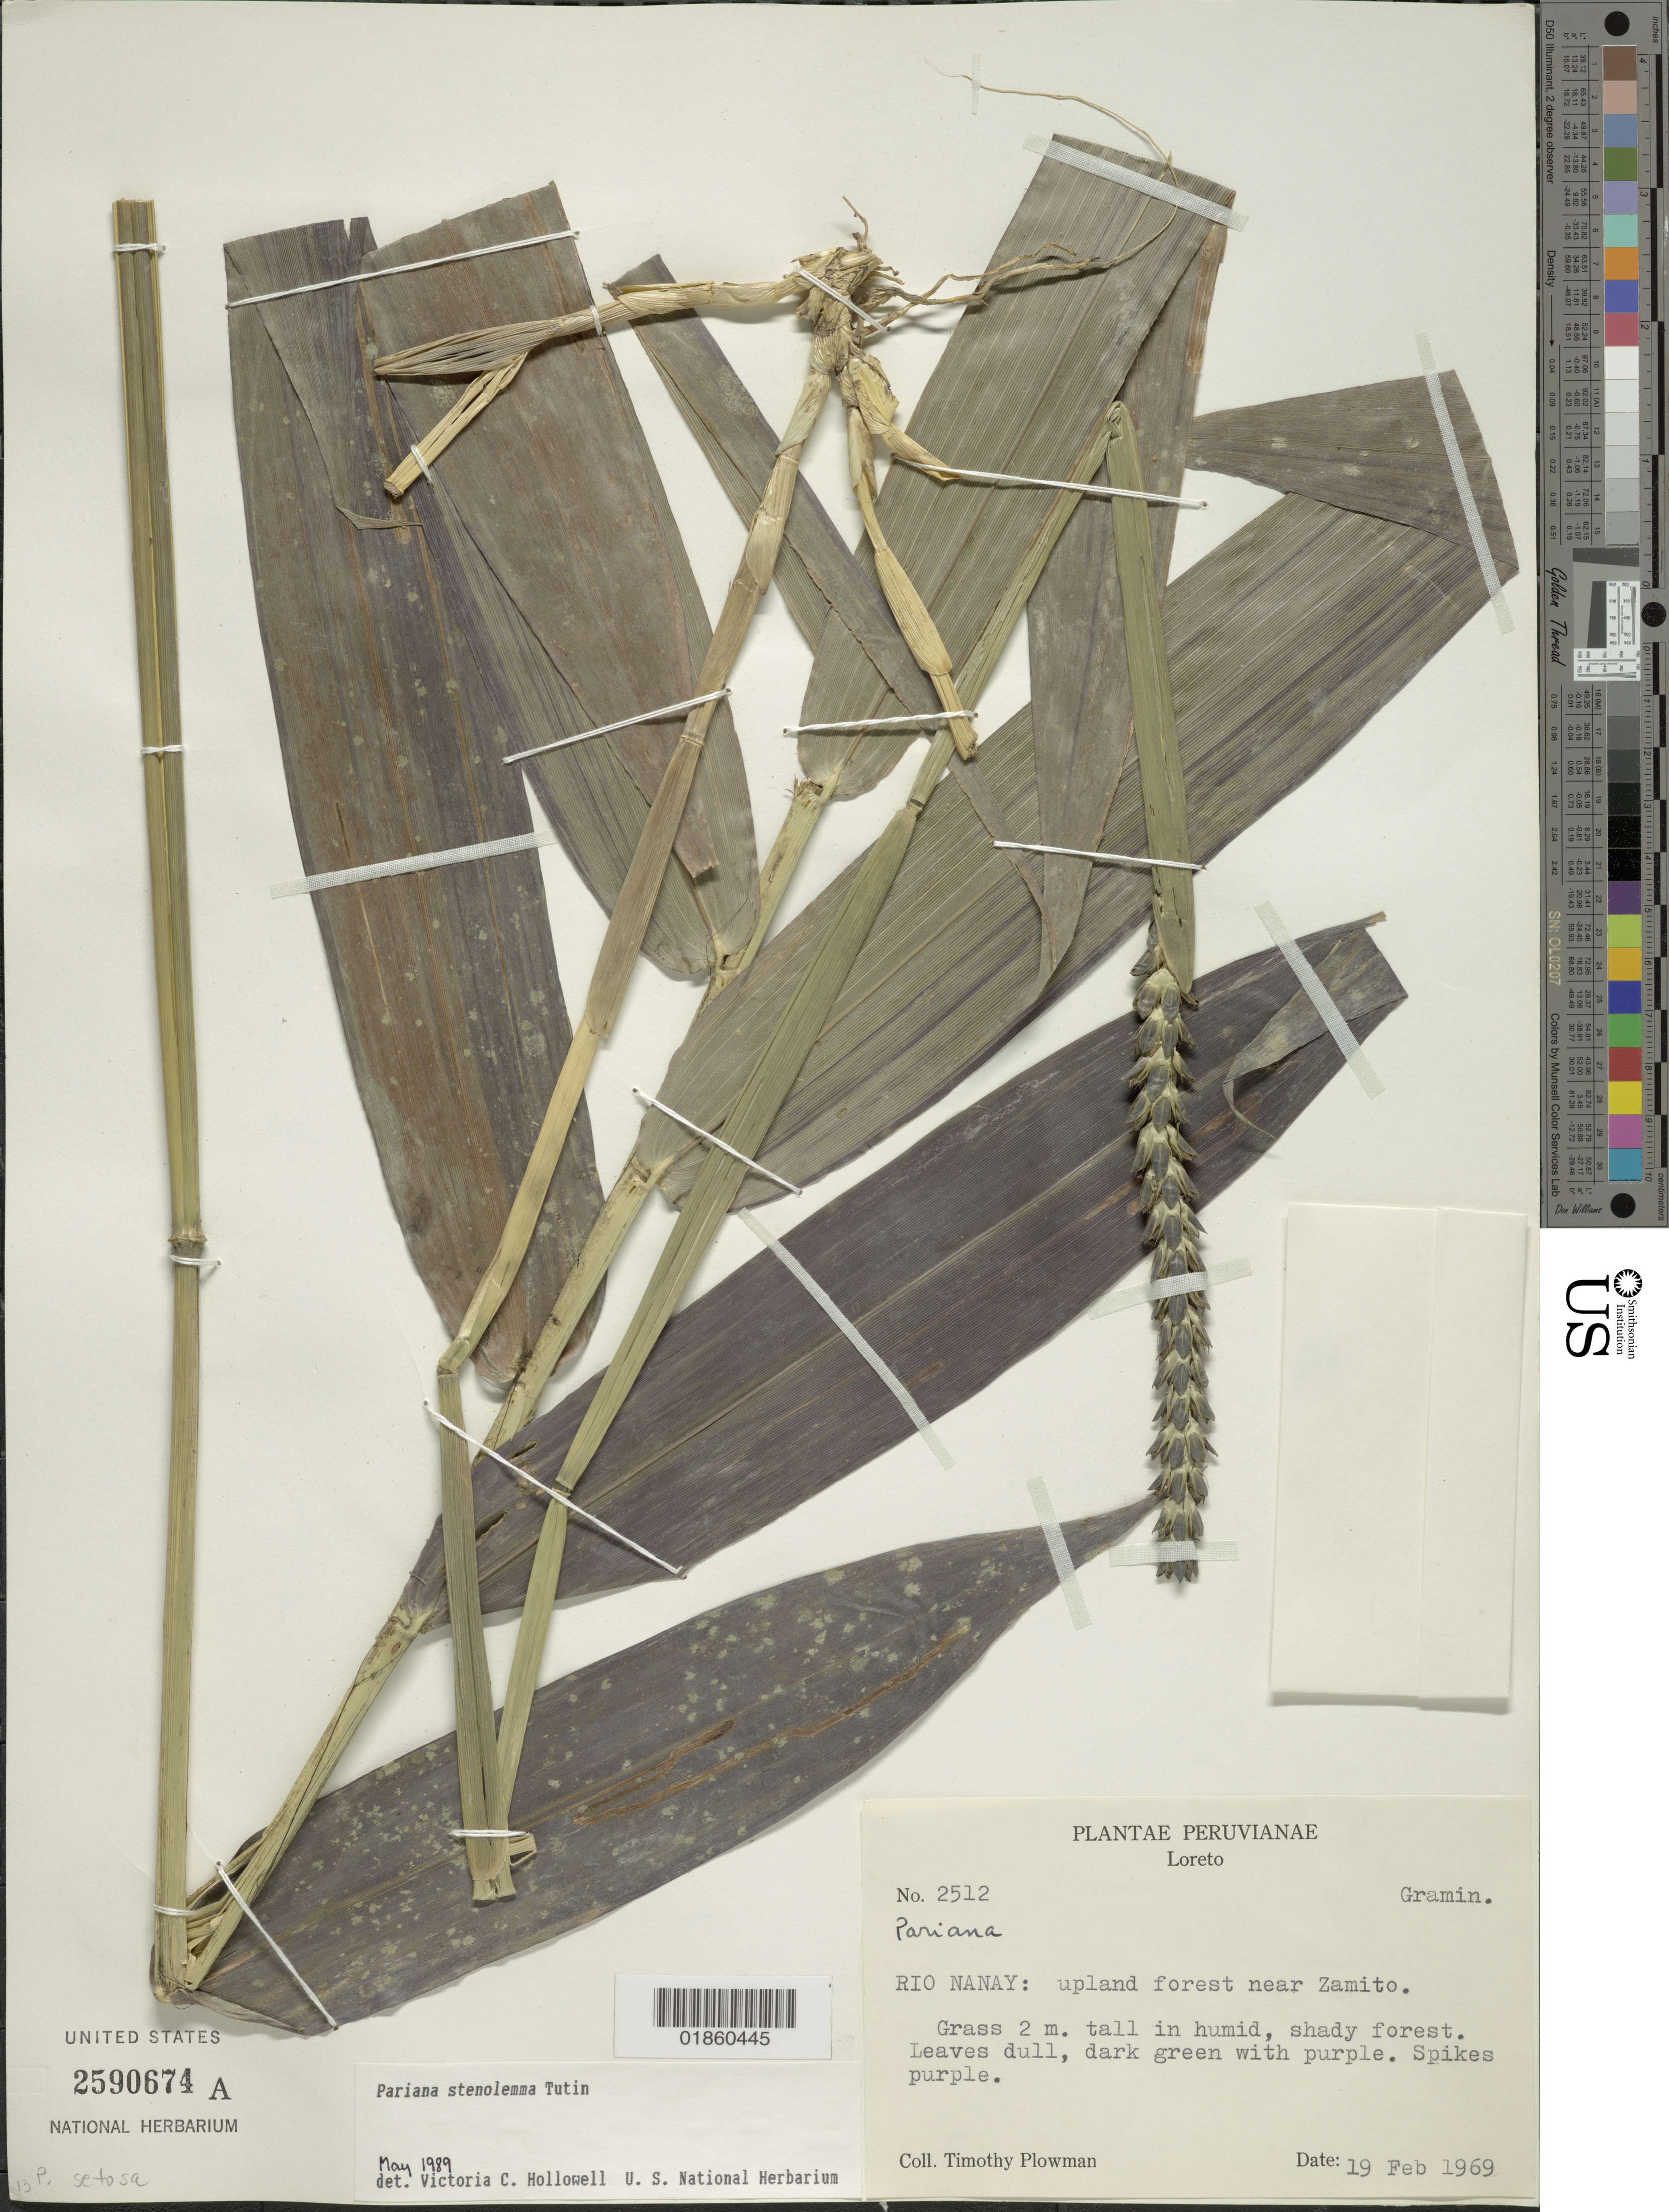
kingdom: Plantae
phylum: Tracheophyta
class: Liliopsida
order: Poales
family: Poaceae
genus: Pariana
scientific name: Pariana stenolemma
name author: Tutin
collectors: T. Plowman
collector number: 2512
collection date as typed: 19 Feb 1969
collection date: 1969-02-19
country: Peru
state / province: Loreto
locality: Rio Nanay, near Zamito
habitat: upland forest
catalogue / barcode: US 2590674